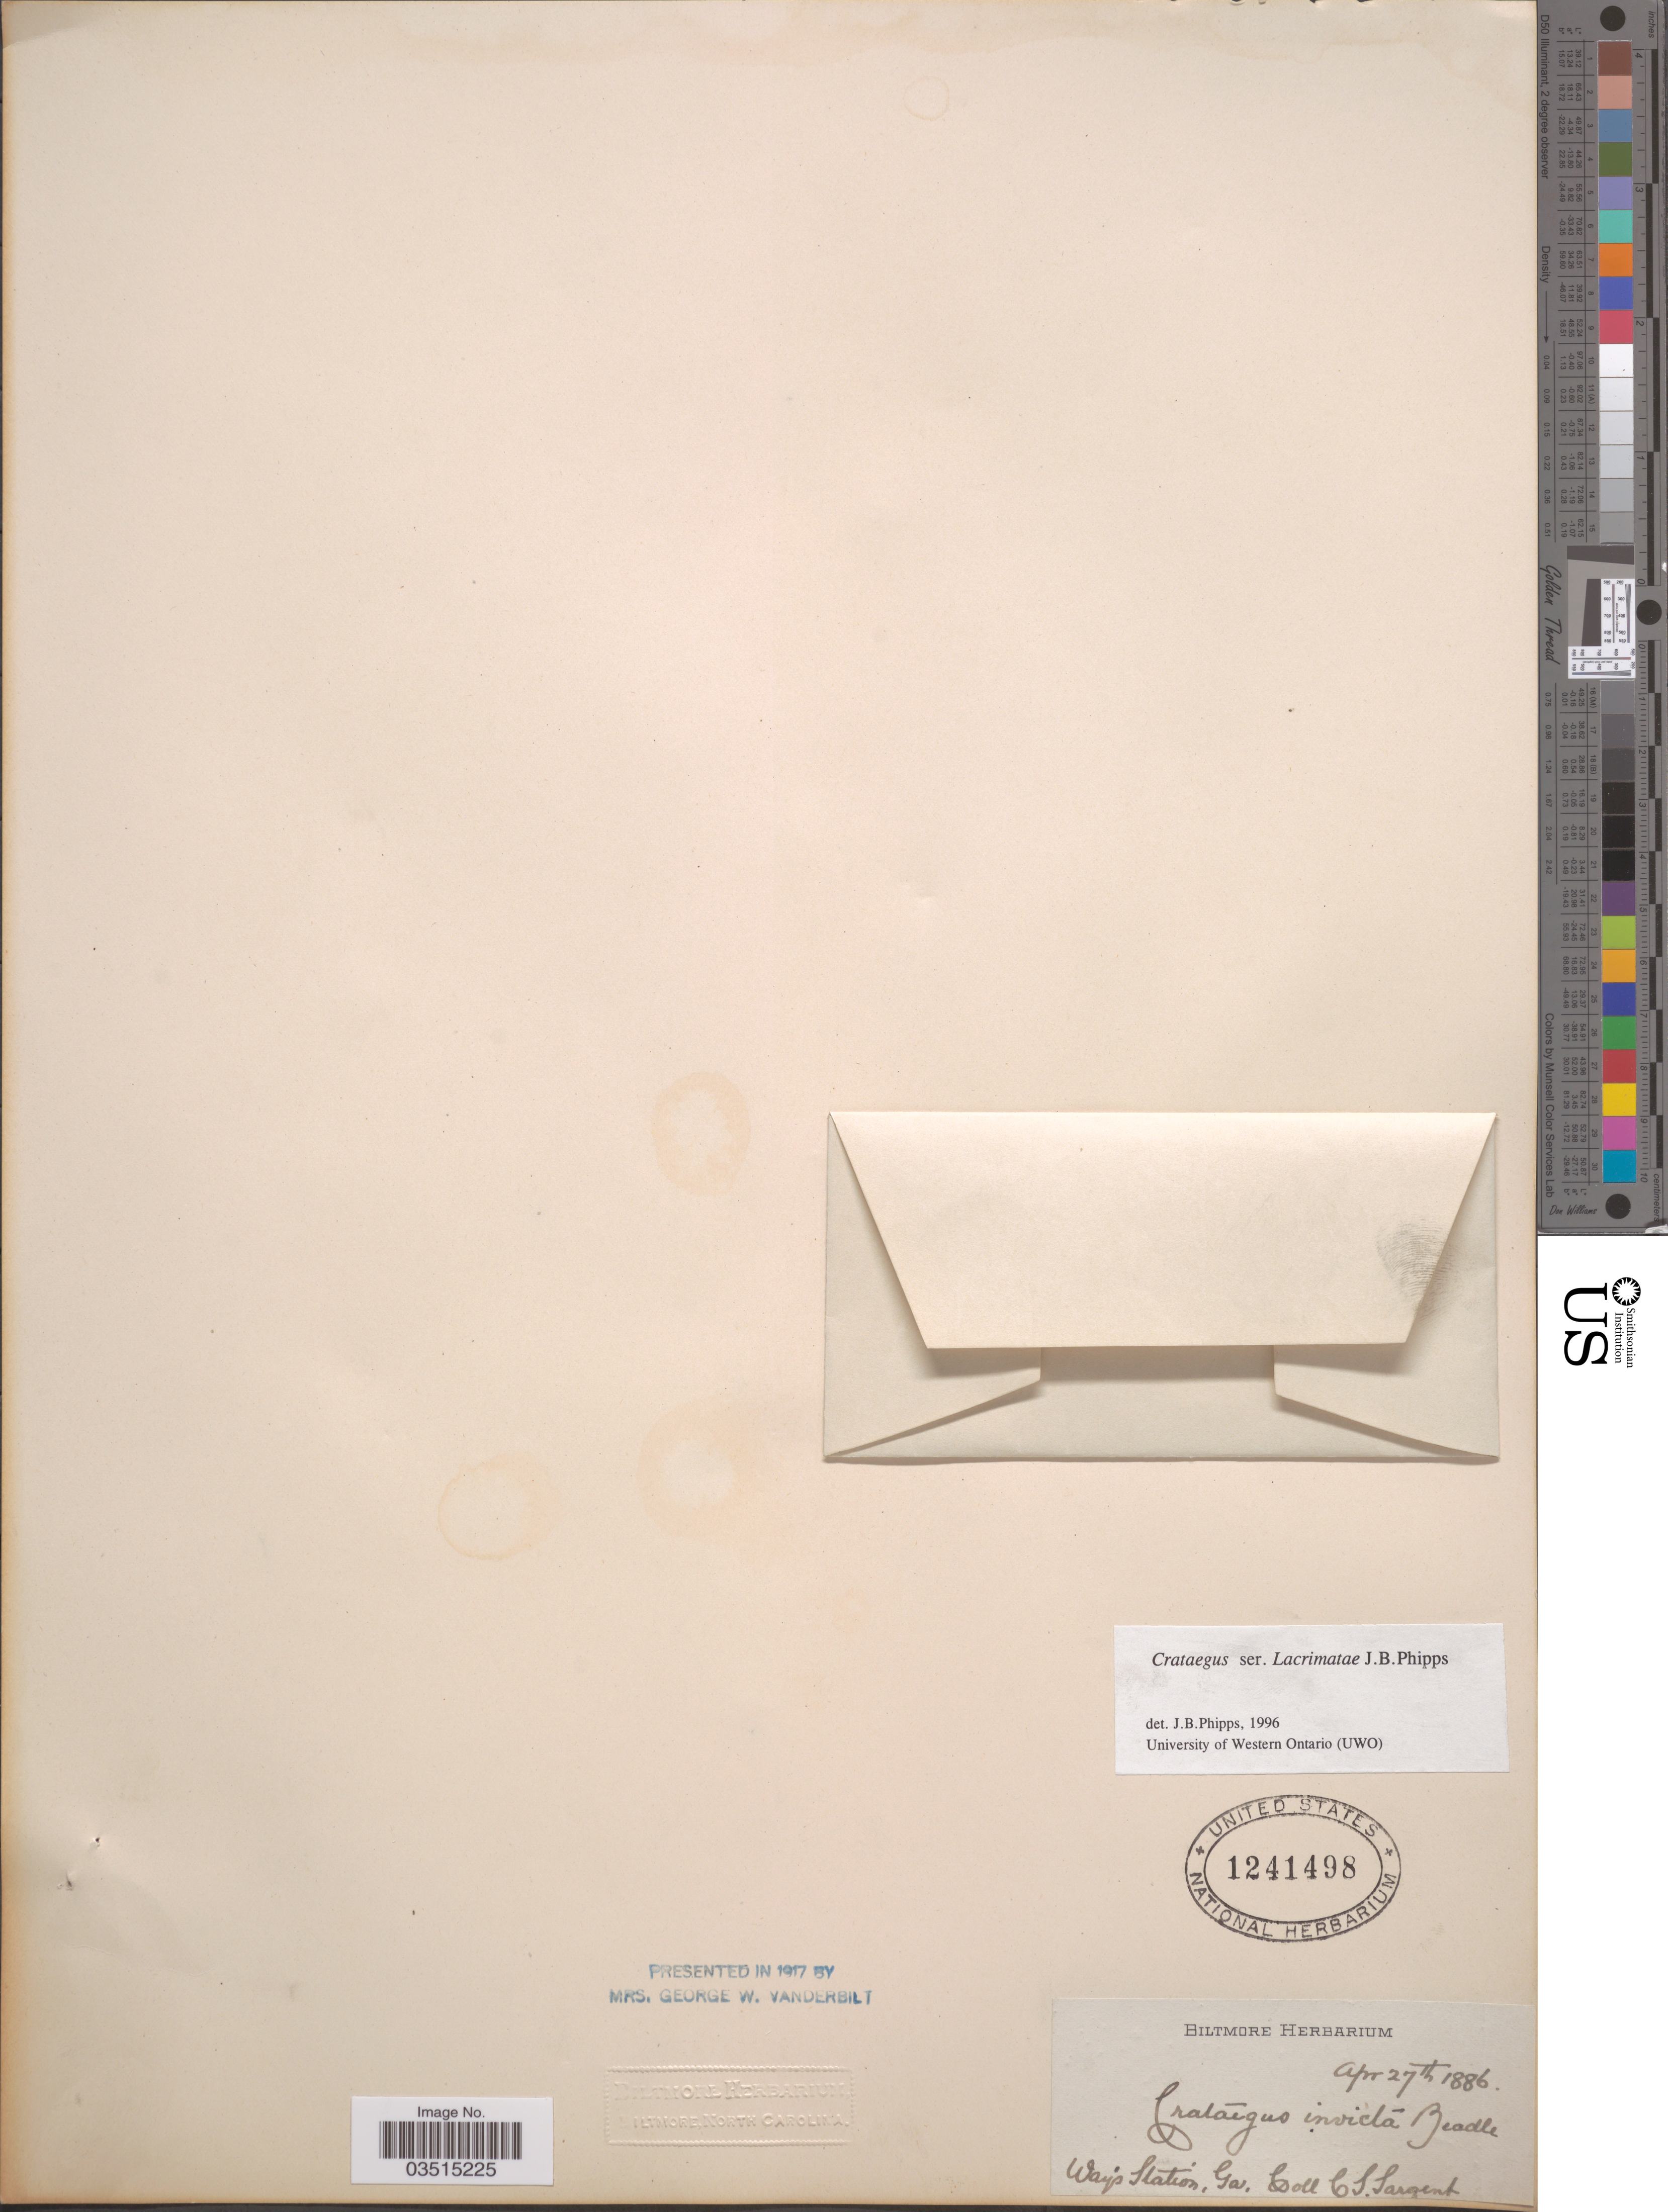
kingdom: Plantae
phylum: Tracheophyta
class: Magnoliopsida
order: Rosales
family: Rosaceae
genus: Crataegus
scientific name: Crataegus invicta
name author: Beadle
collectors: C. S. Sargent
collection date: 1886-04-27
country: United States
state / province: Georgia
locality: Way's Station.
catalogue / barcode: US 1241498